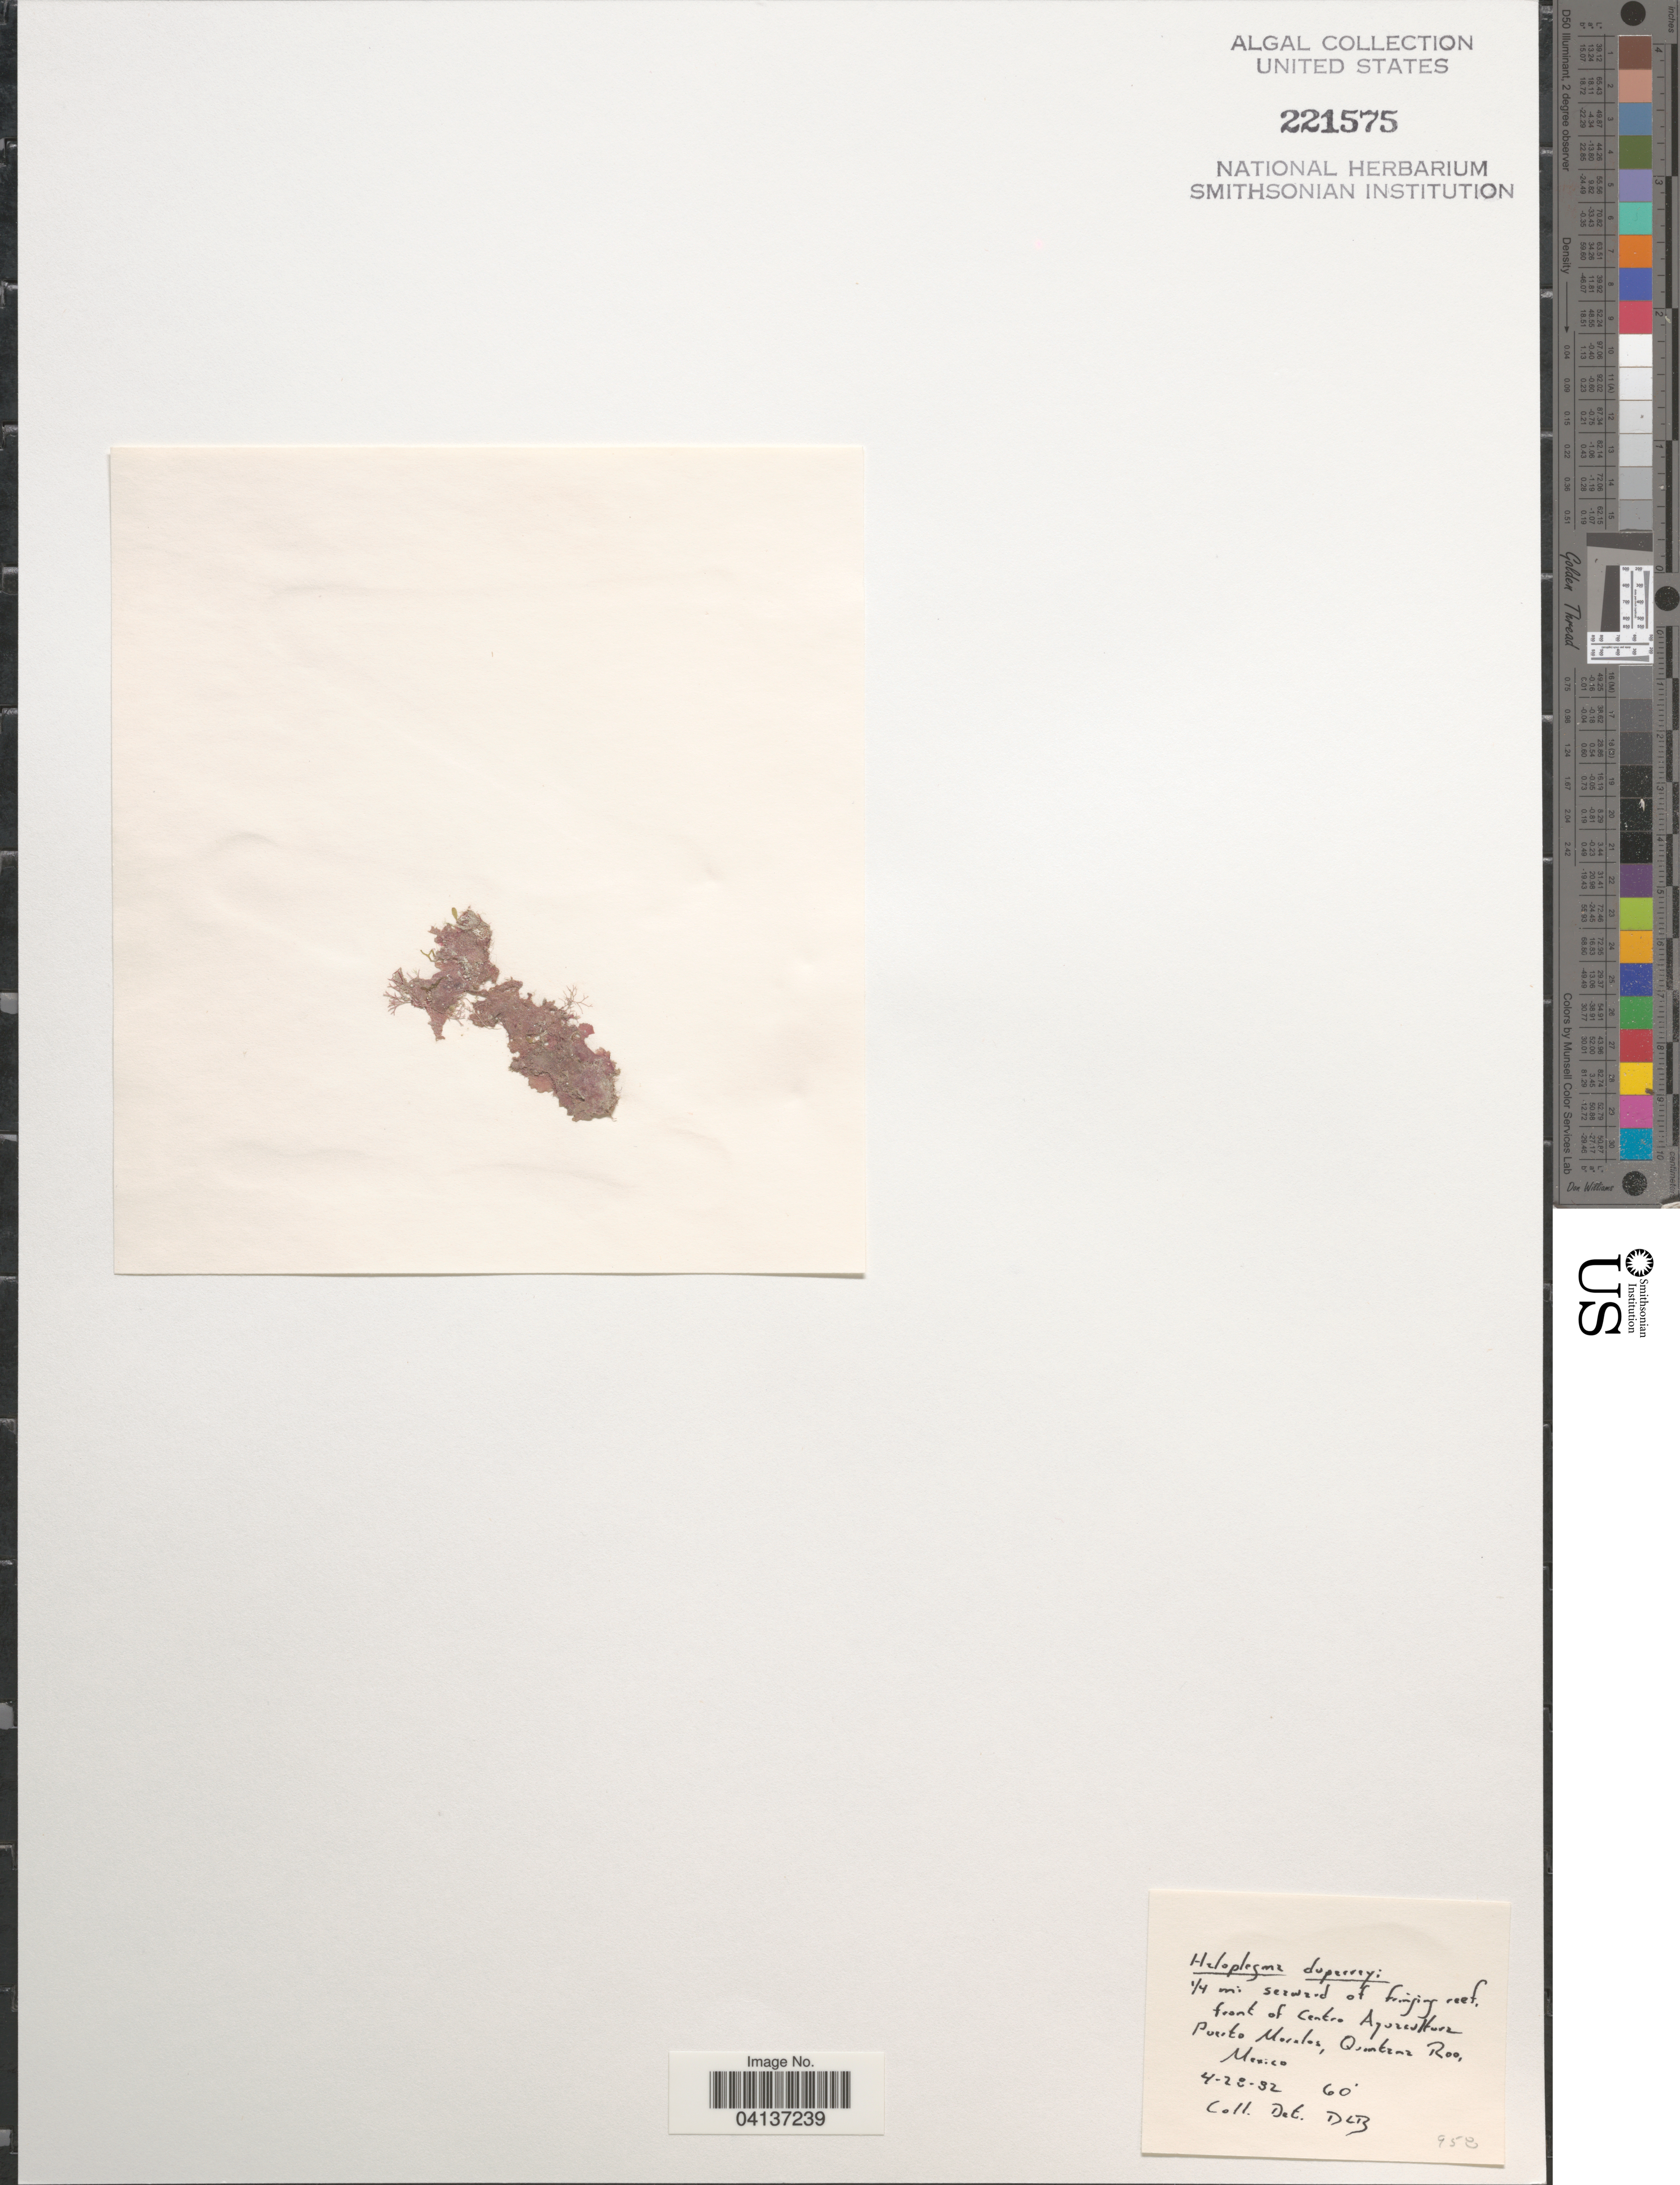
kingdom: Plantae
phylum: Rhodophyta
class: Florideophyceae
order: Ceramiales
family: Wrangeliaceae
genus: Haloplegma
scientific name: Haloplegma duperreyi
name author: Mont.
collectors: D. L. B.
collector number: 958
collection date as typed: Transcribed d/m/y: 28/4/82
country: Mexico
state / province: Quintana Roo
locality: ¼ mi seaward of fringing reef, front of Centre Aquacultura Puerto Moralos.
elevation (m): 18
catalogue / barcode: US 221575